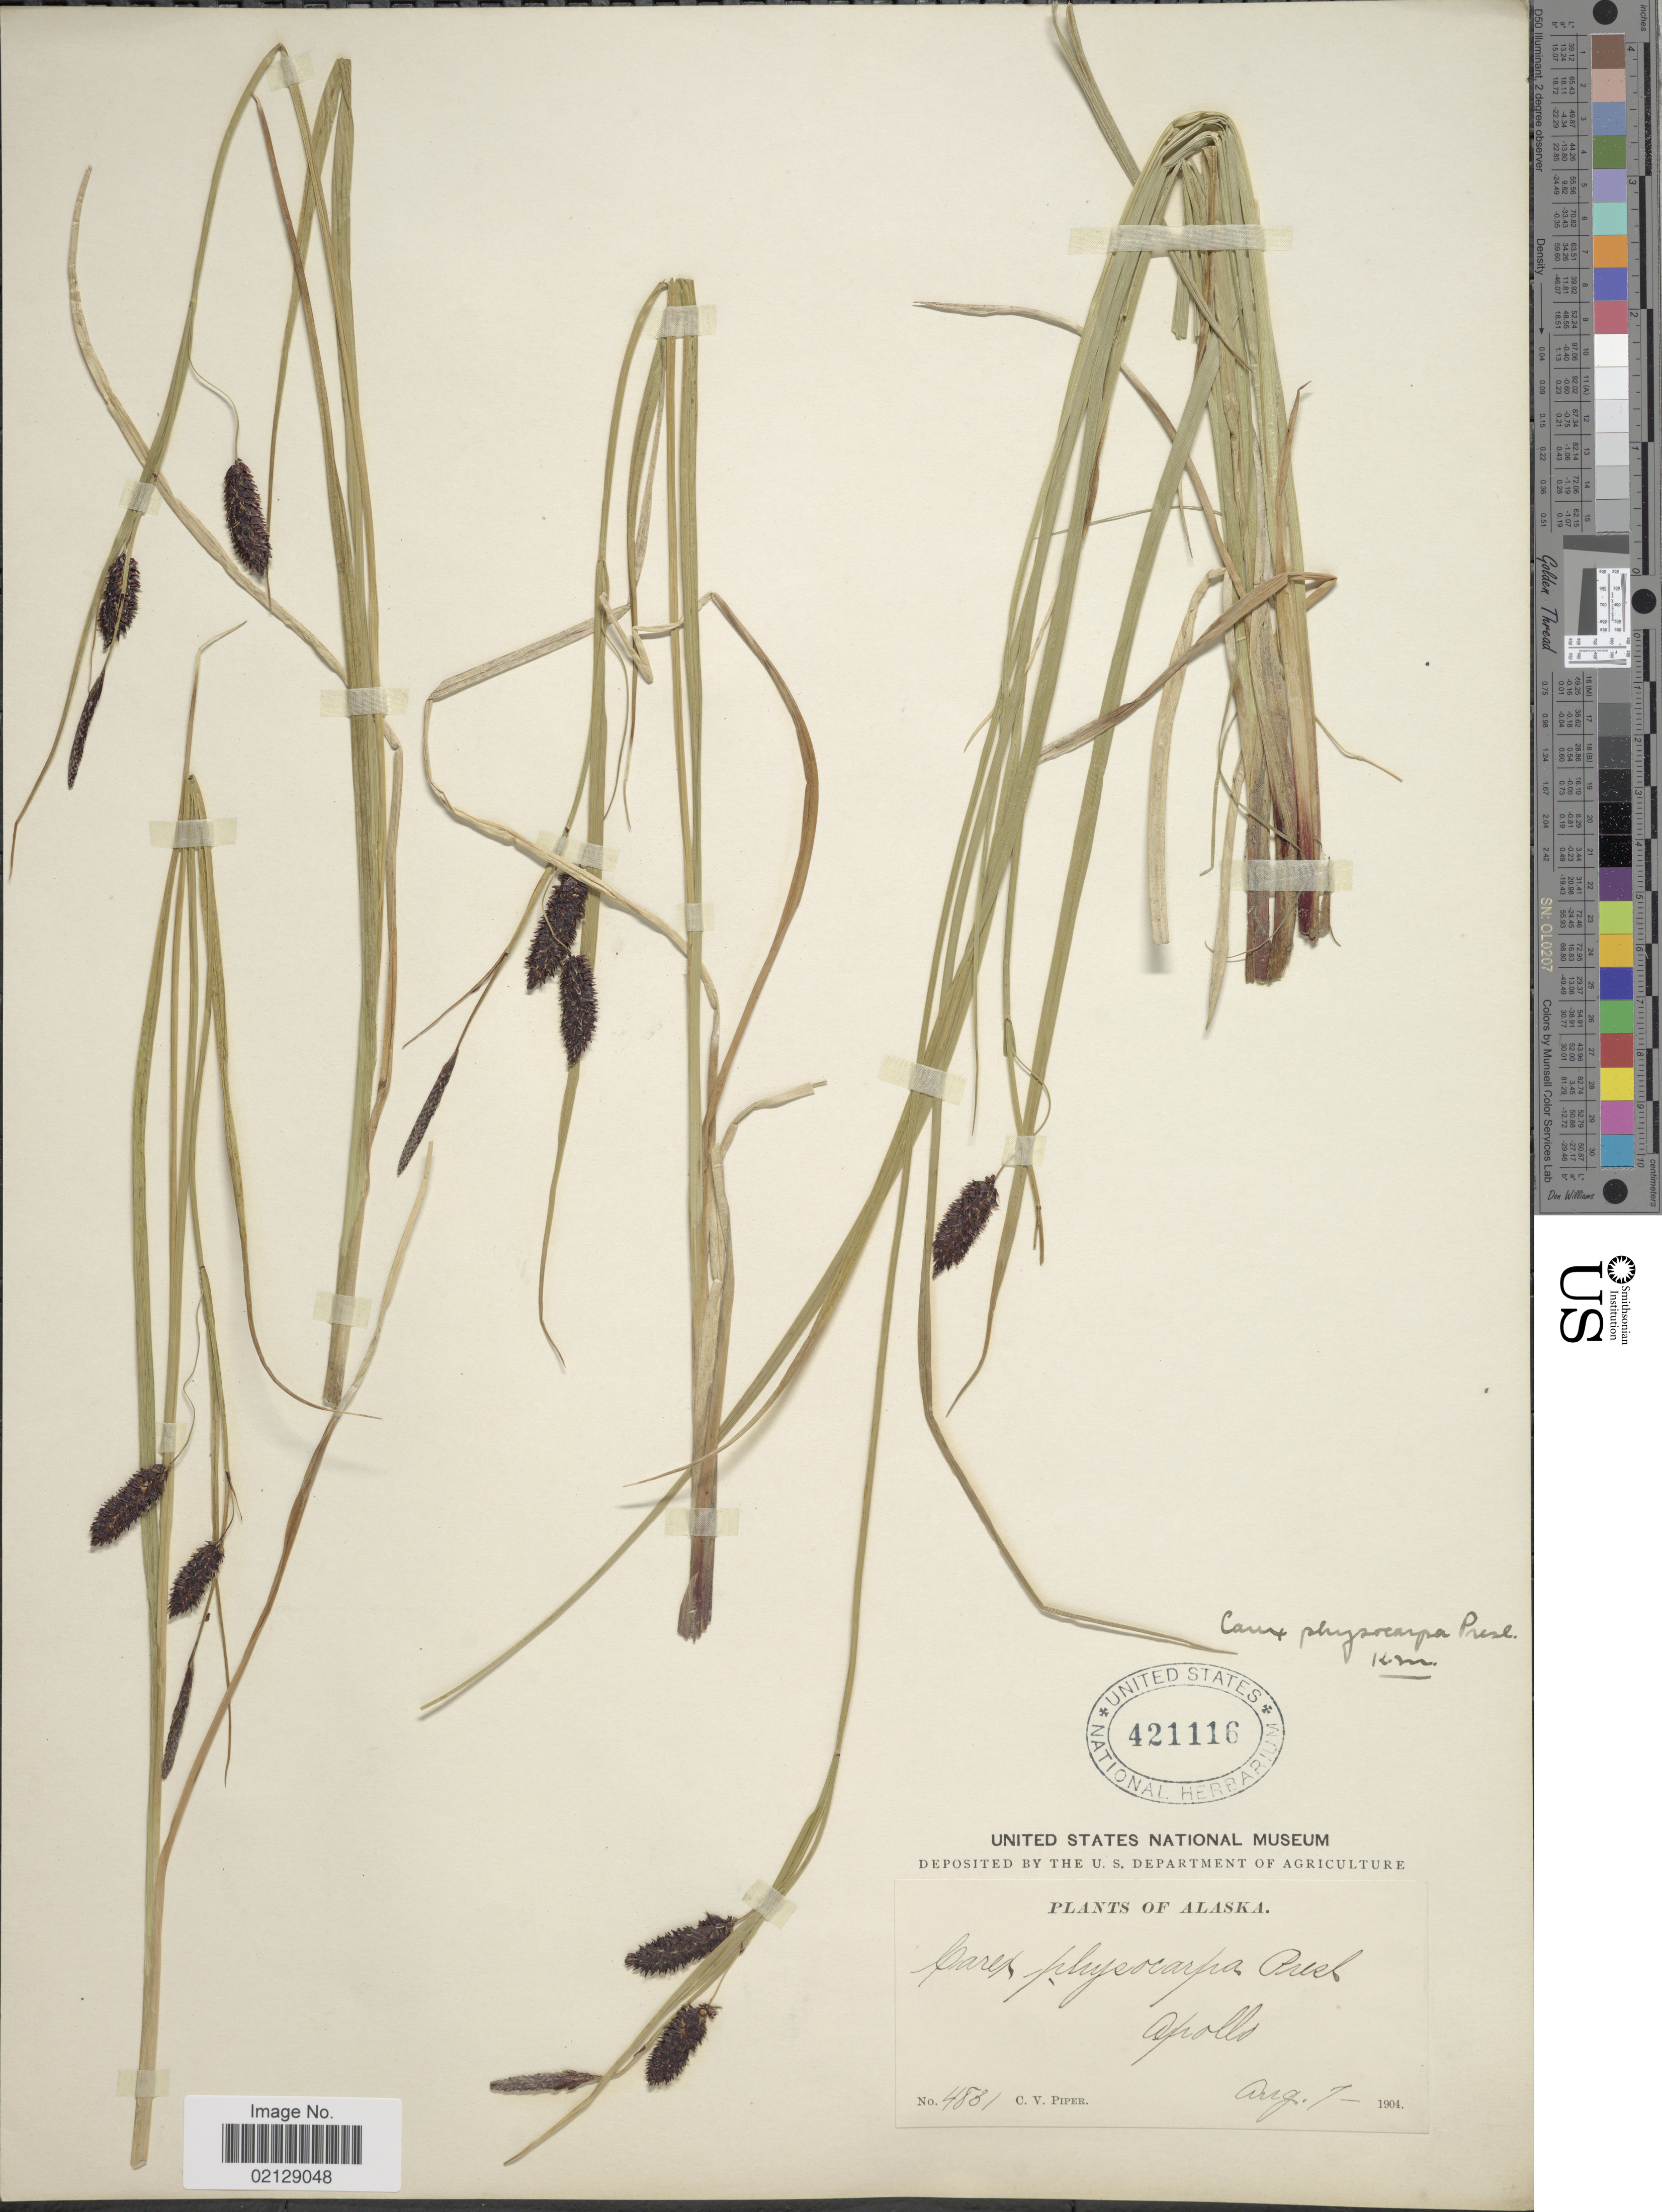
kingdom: Plantae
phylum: Tracheophyta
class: Liliopsida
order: Poales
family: Cyperaceae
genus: Carex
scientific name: Carex saxatilis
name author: L.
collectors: C. V. Piper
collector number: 4831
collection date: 1904-08-07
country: United States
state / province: Alaska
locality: Apollo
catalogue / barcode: US 421116